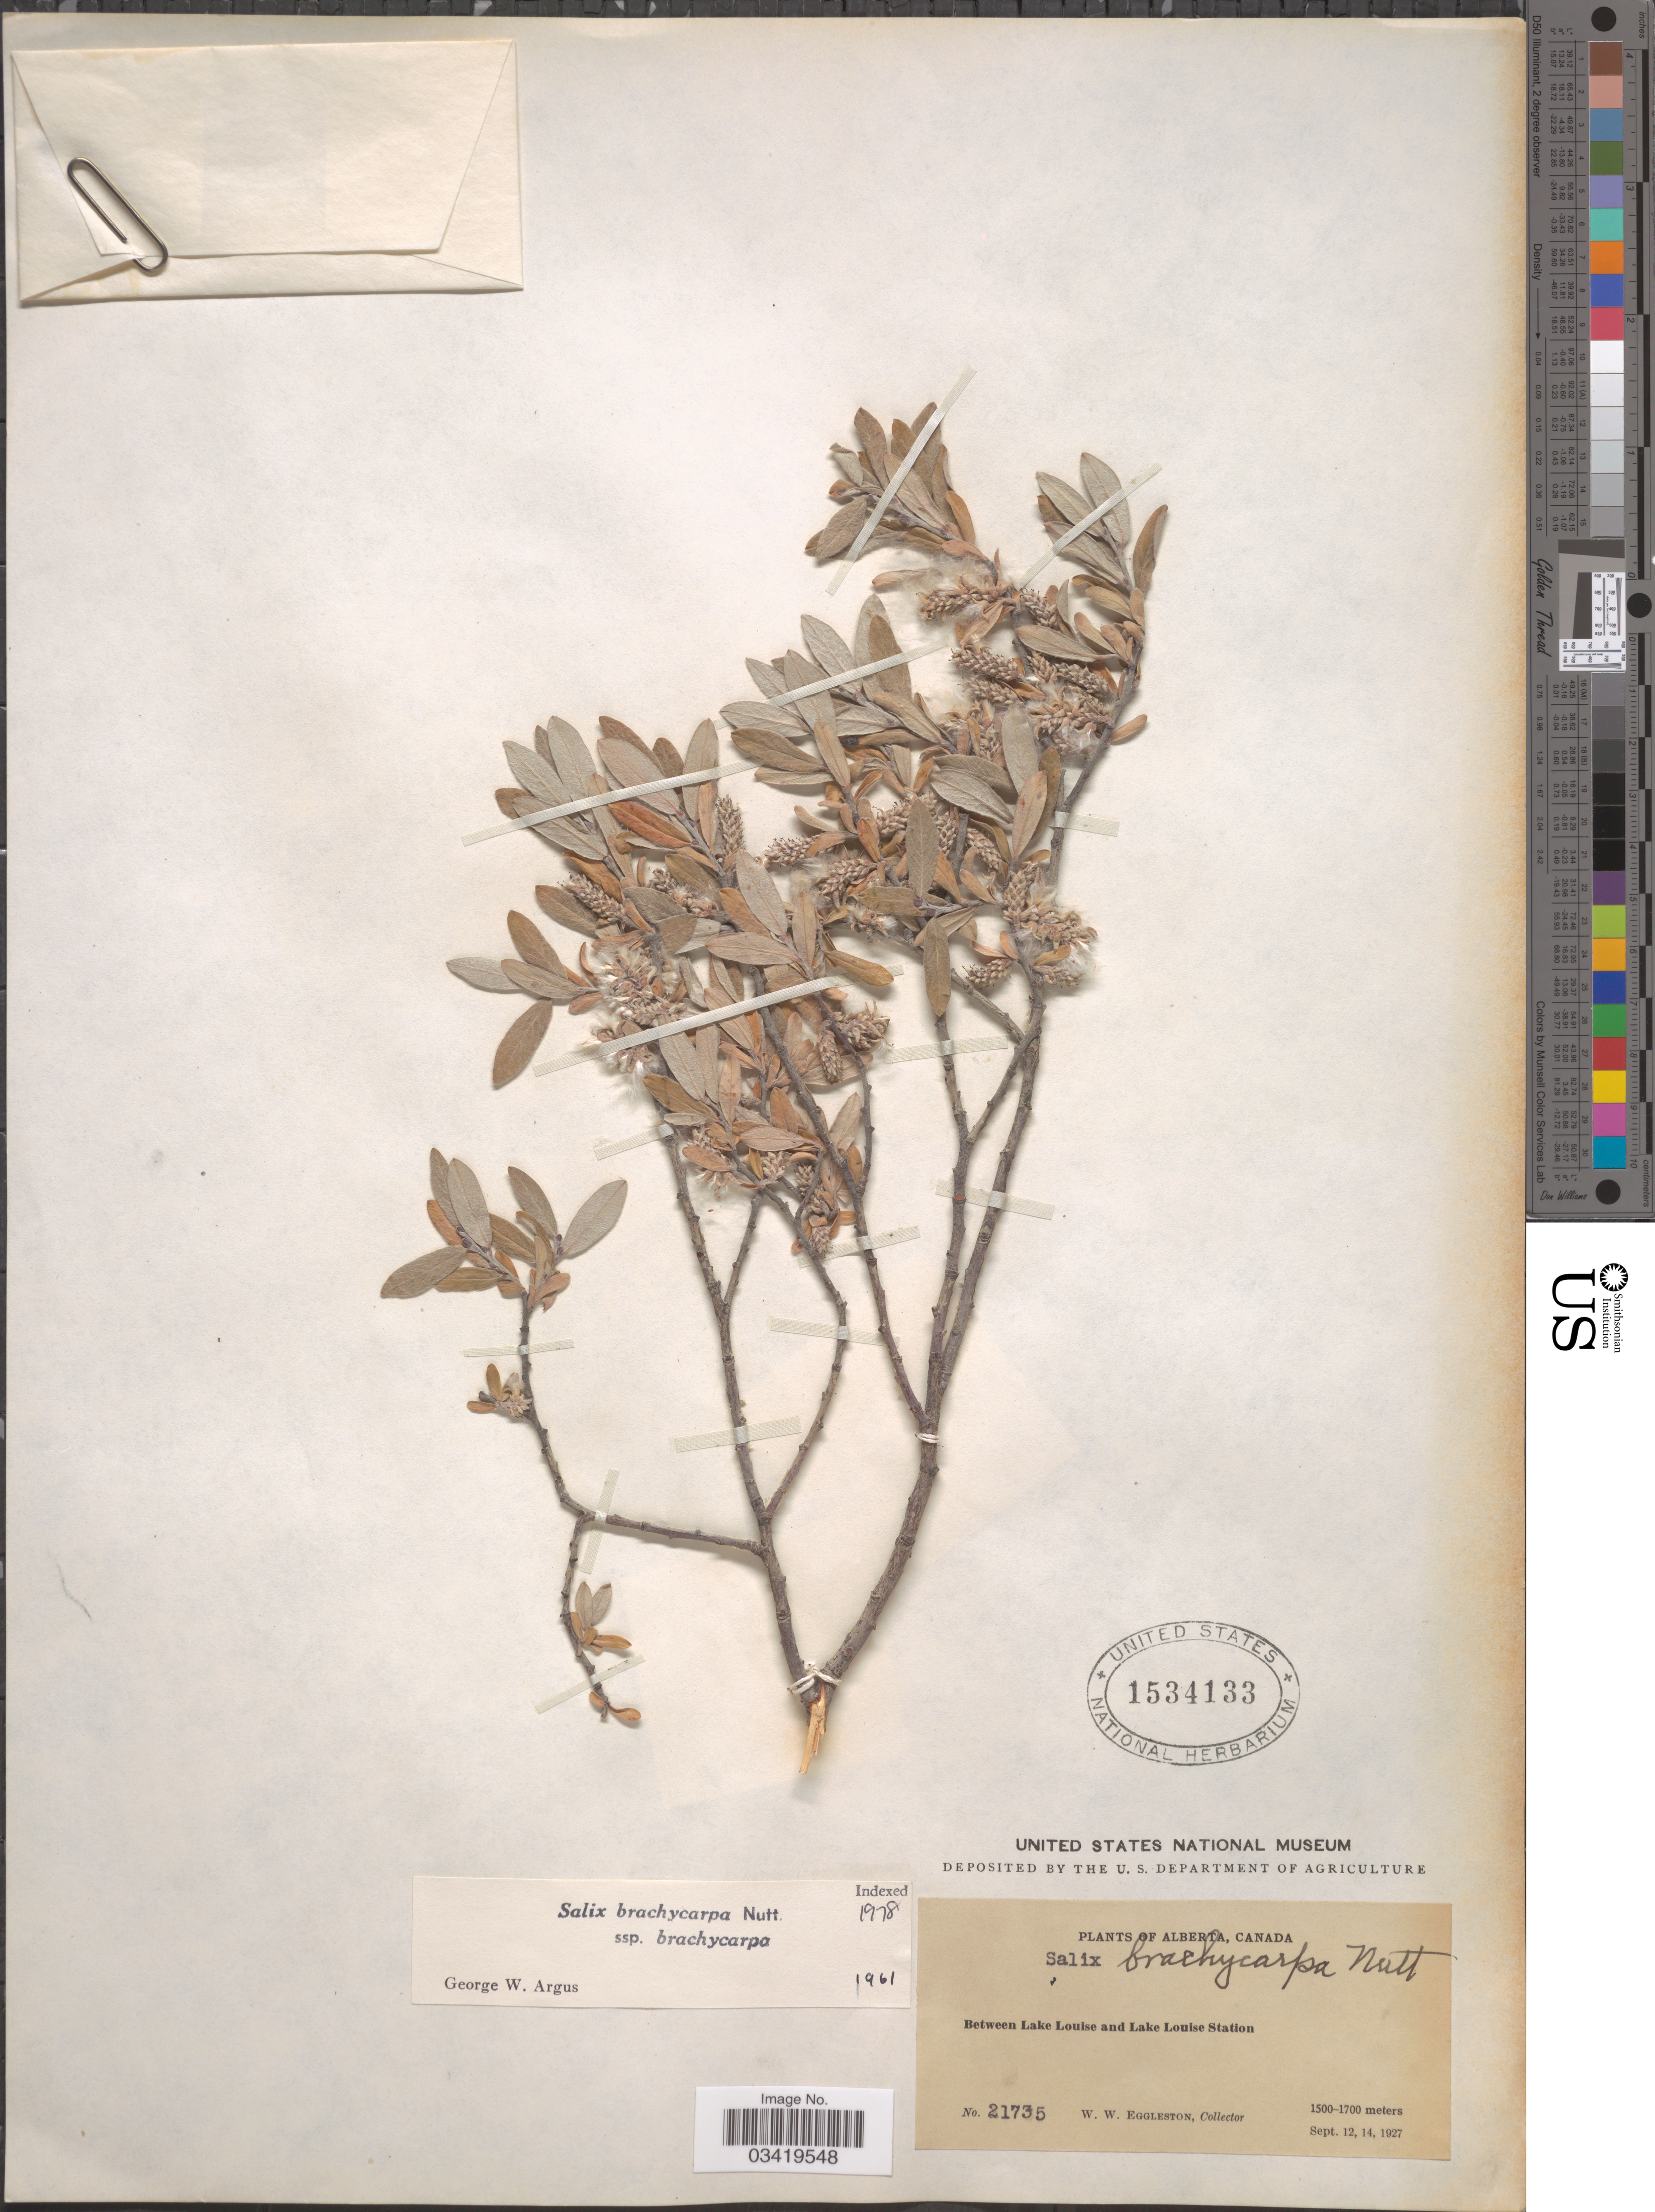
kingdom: Plantae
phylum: Tracheophyta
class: Magnoliopsida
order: Malpighiales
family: Salicaceae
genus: Salix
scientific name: Salix brachycarpa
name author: Nutt.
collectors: W. W. Eggleston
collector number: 21735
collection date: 1927-09-12/1927-09-14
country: Canada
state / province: Alberta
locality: Between Lake Louise and Lake Louise Station.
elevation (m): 1500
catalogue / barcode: US 1534133